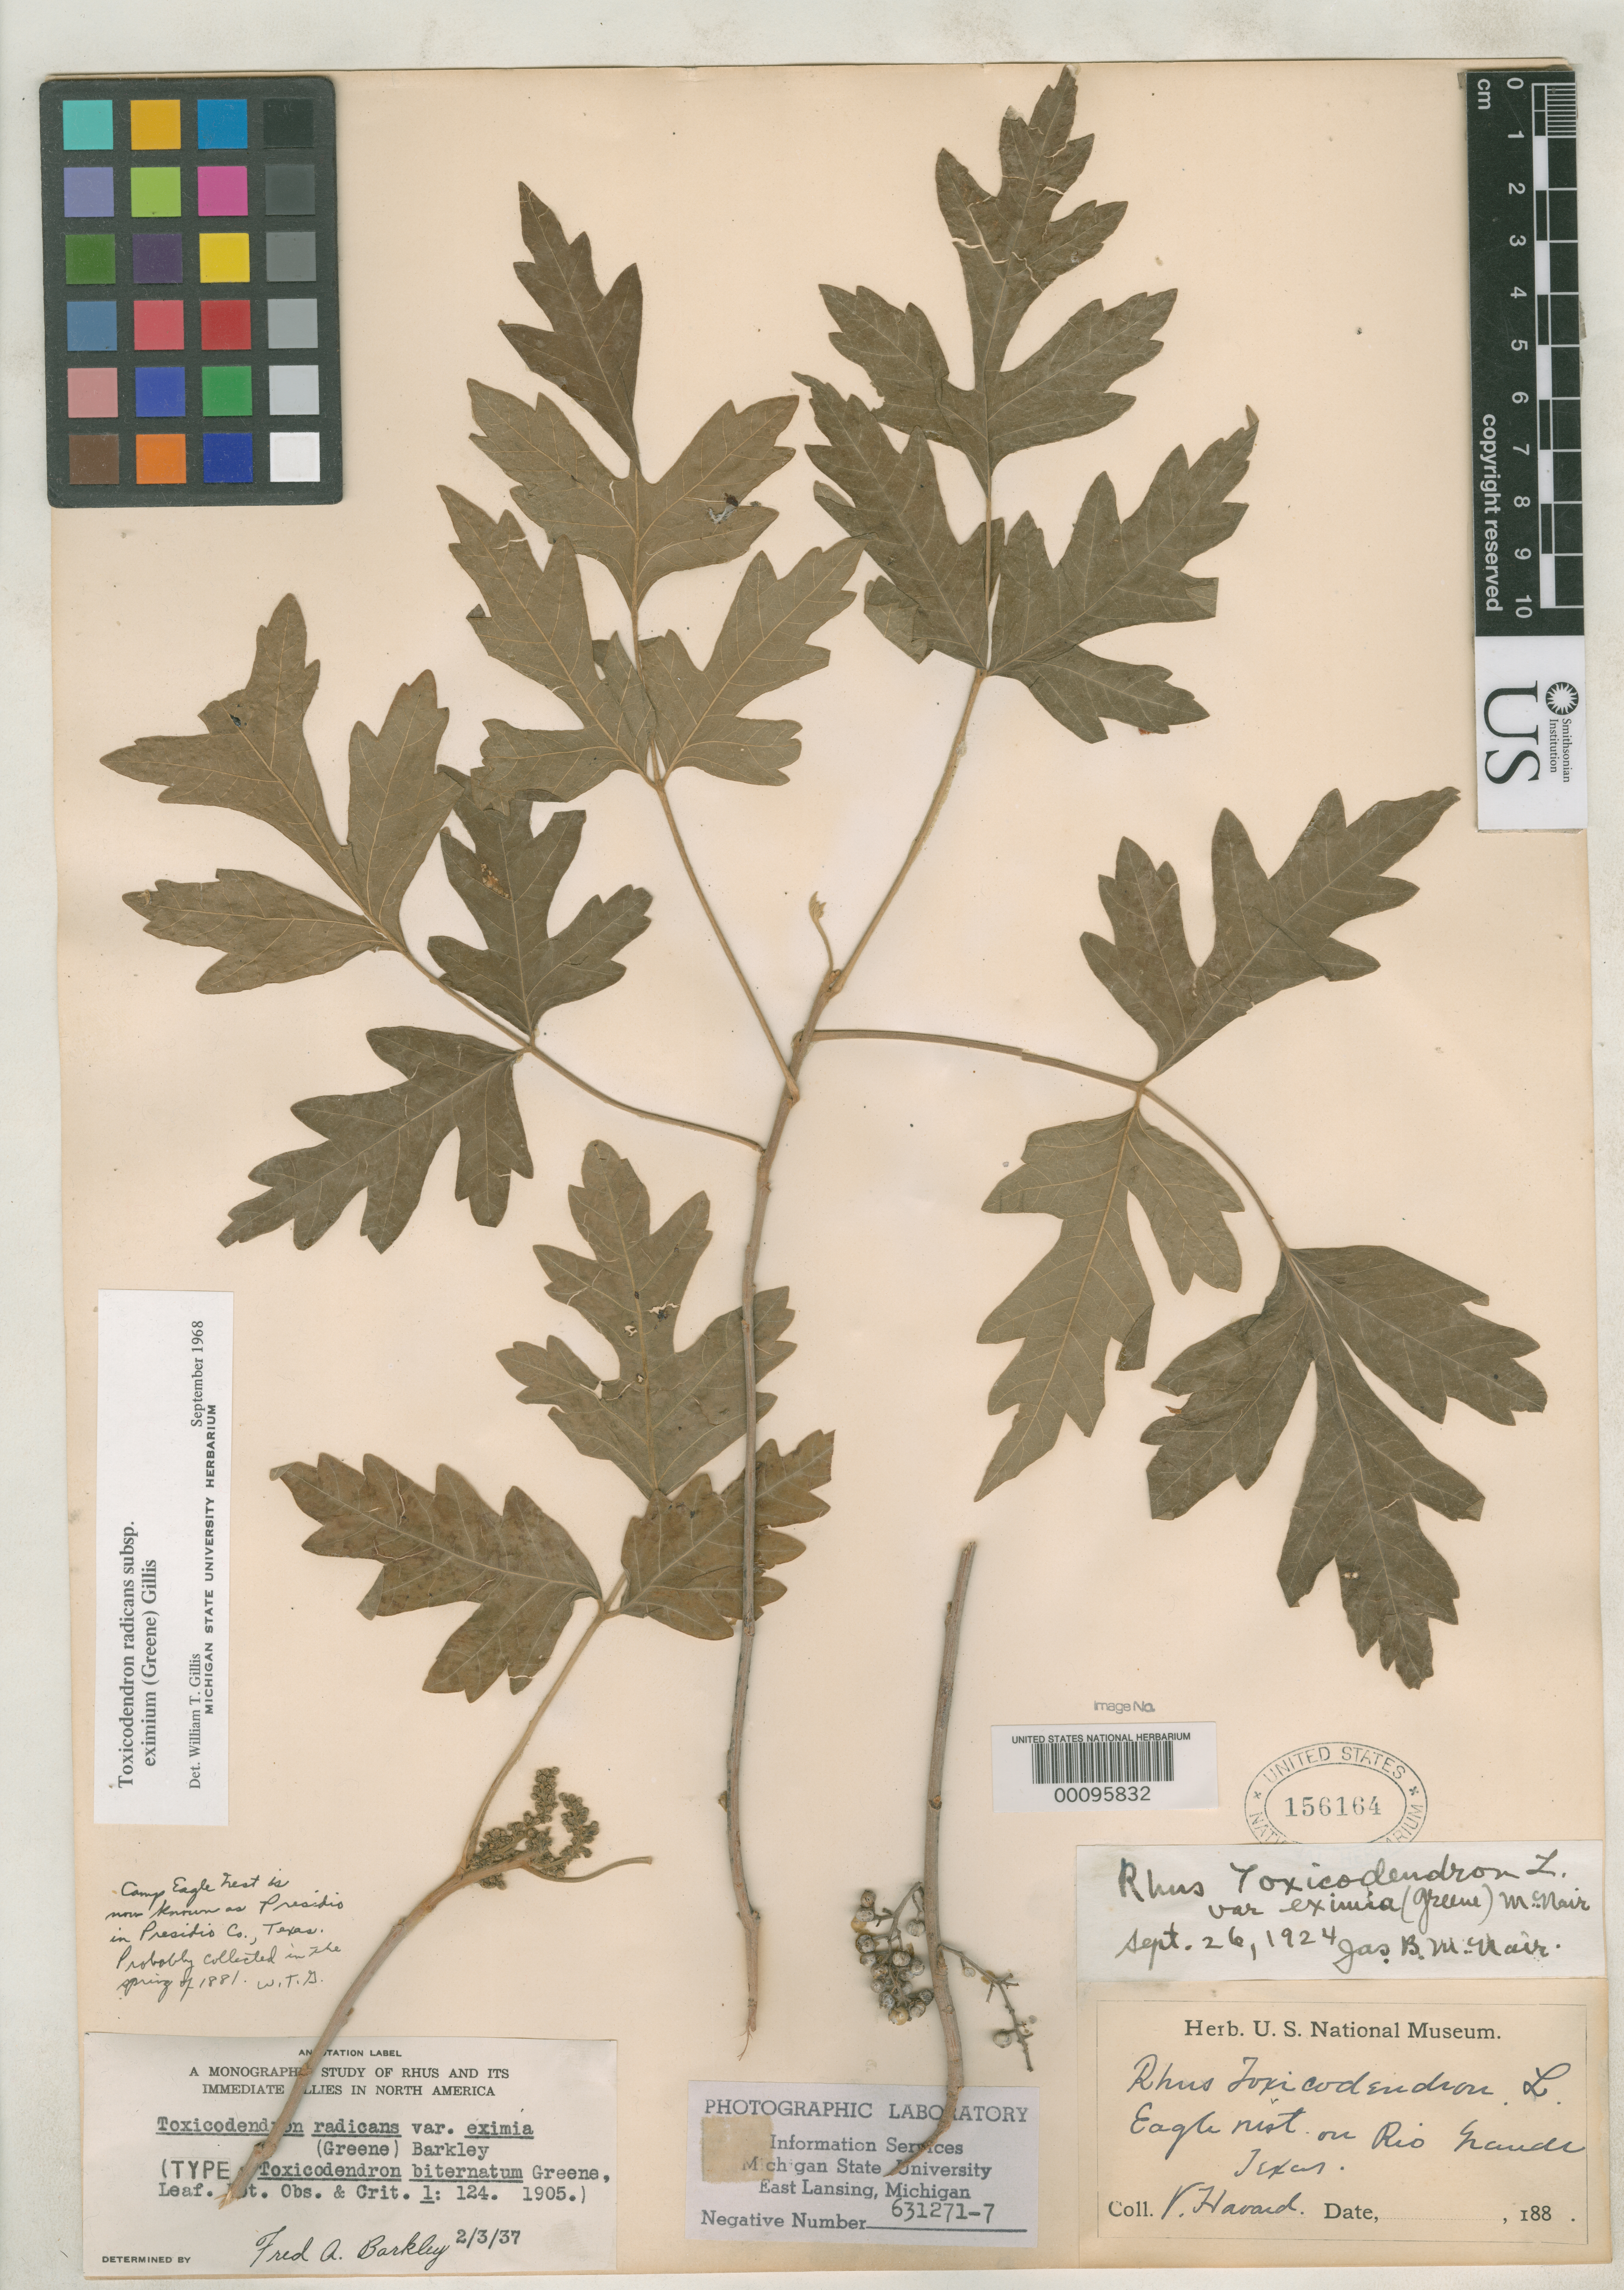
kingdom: Plantae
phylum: Tracheophyta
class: Magnoliopsida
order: Sapindales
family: Anacardiaceae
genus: Toxicodendron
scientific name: Toxicodendron biternatum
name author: Greene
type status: Holotype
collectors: V. Havard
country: United States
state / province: Texas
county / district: Presidio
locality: Eagle's Nest on the Rio Grande.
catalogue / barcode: US 156164